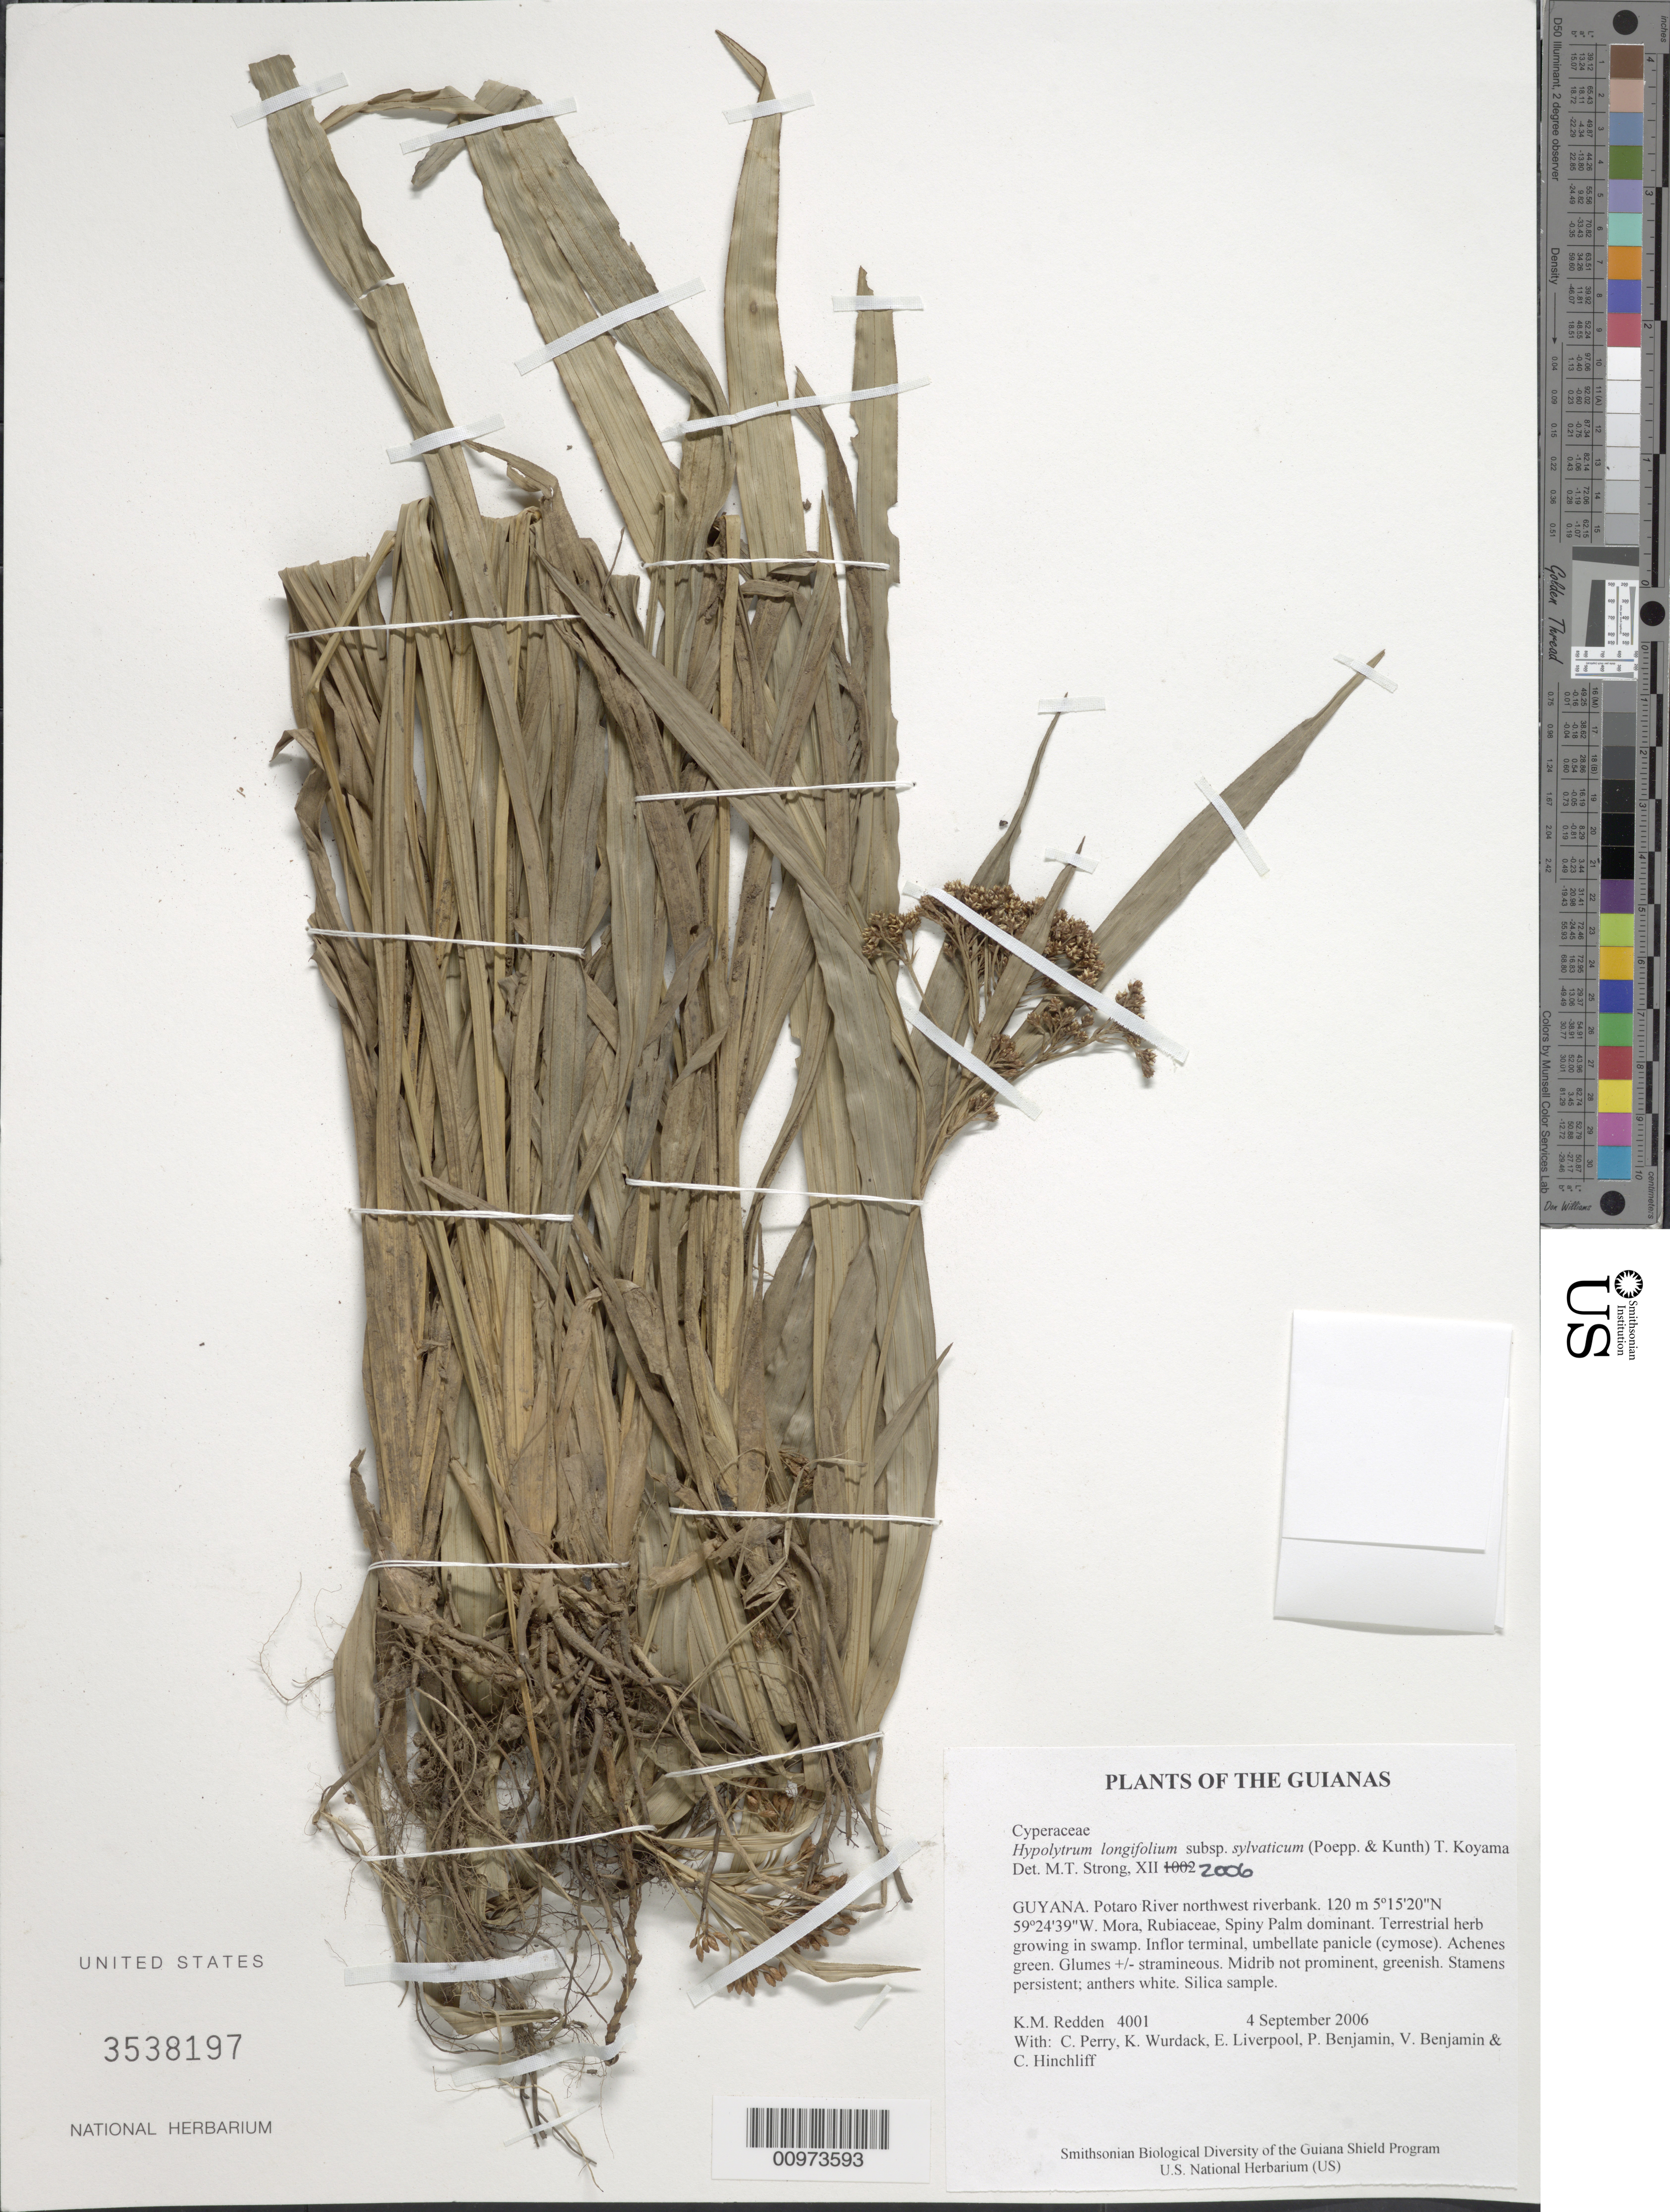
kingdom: Plantae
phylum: Tracheophyta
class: Liliopsida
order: Poales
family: Cyperaceae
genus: Hypolytrum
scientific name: Hypolytrum longifolium subsp. sylvaticum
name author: (Poepp. ex Kunth) T. Koyama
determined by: Strong, M. T., (US), Smithsonian Institution - National Museum of Natural History (UNITED STATES)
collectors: K. M. Redden, C. Perry, K. Wurdack, E. Liverpool, P. Benjamin, V. Benjamin & C. E. Hinchliff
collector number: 4001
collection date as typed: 4 September 2006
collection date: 2006-09-04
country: Guyana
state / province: Potaro-Siparuni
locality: Potaro River northwest riverbank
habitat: Mora, Rubiaceae, Spiny Palm dominant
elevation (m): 120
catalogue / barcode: US 3538197